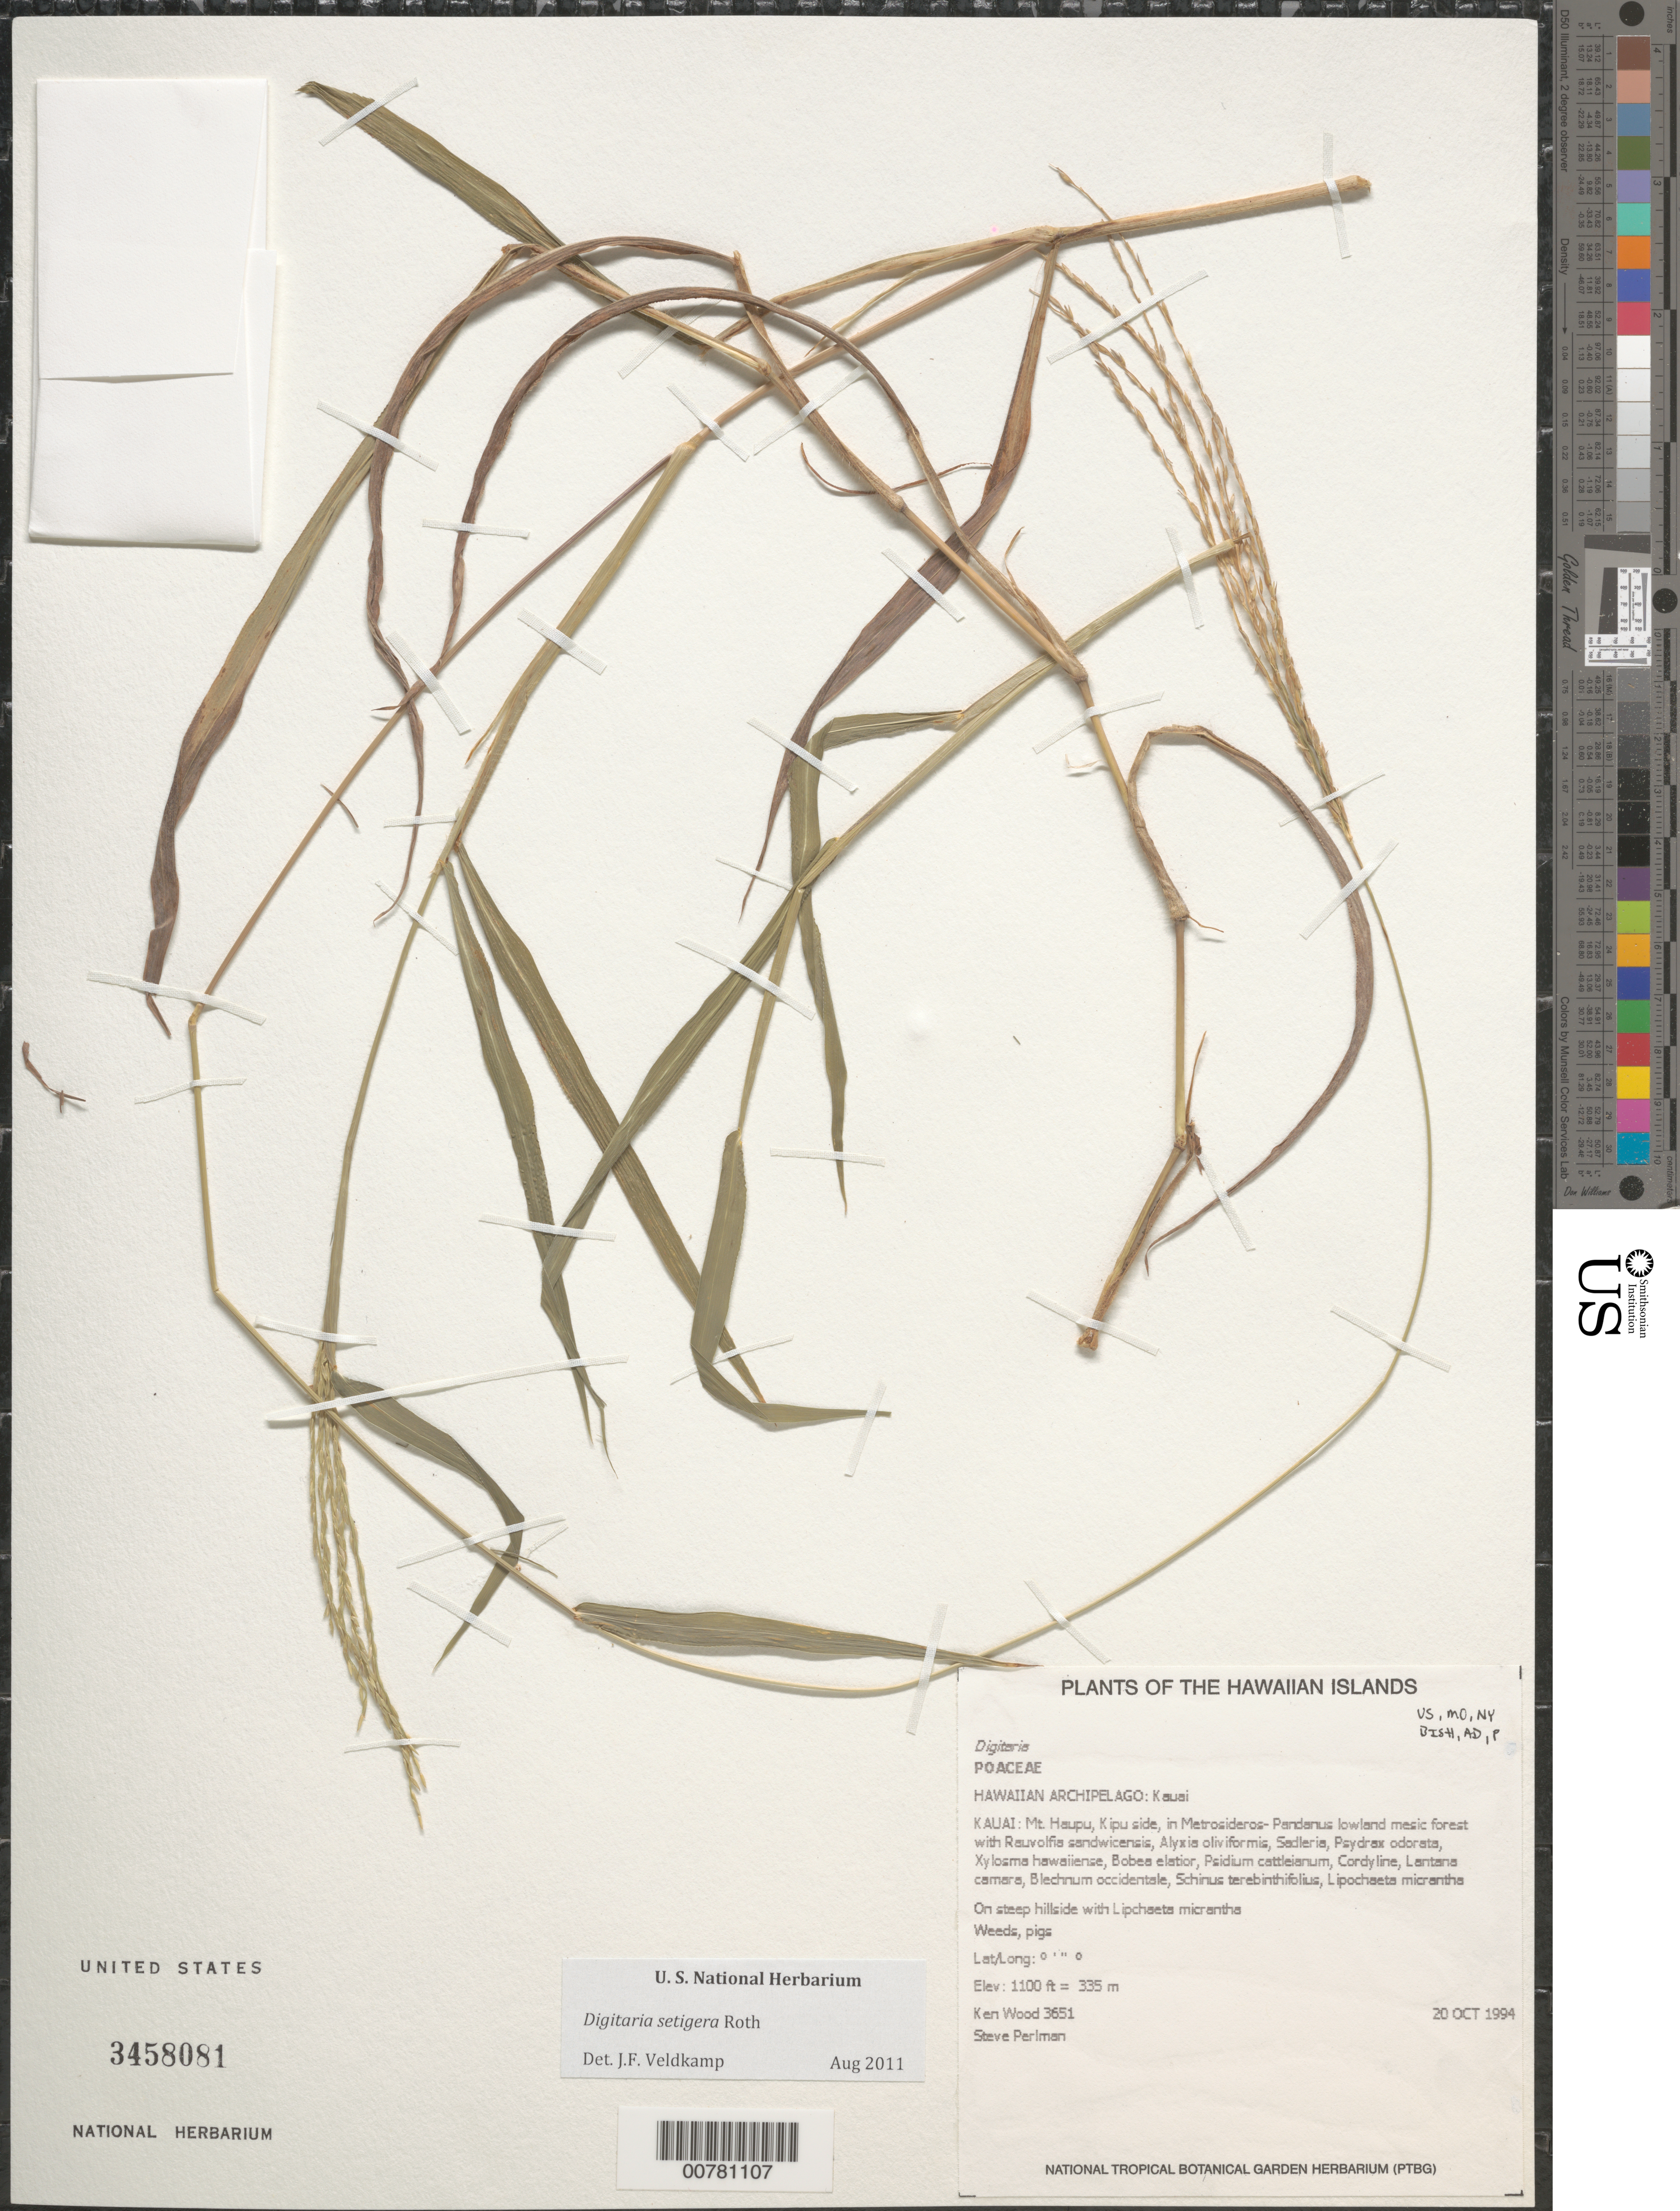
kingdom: Plantae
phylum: Tracheophyta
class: Liliopsida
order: Poales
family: Poaceae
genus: Digitaria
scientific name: Digitaria setigera var. setigera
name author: Roth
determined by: Faccenda, K.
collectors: K. R. Wood & S. P. Perlman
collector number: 3651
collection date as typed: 20 Oct 1994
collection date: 1994-10-20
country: United States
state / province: Hawaii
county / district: Kauai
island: Kaua'i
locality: Mount Haupu, Kipu side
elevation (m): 335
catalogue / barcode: US 3458081